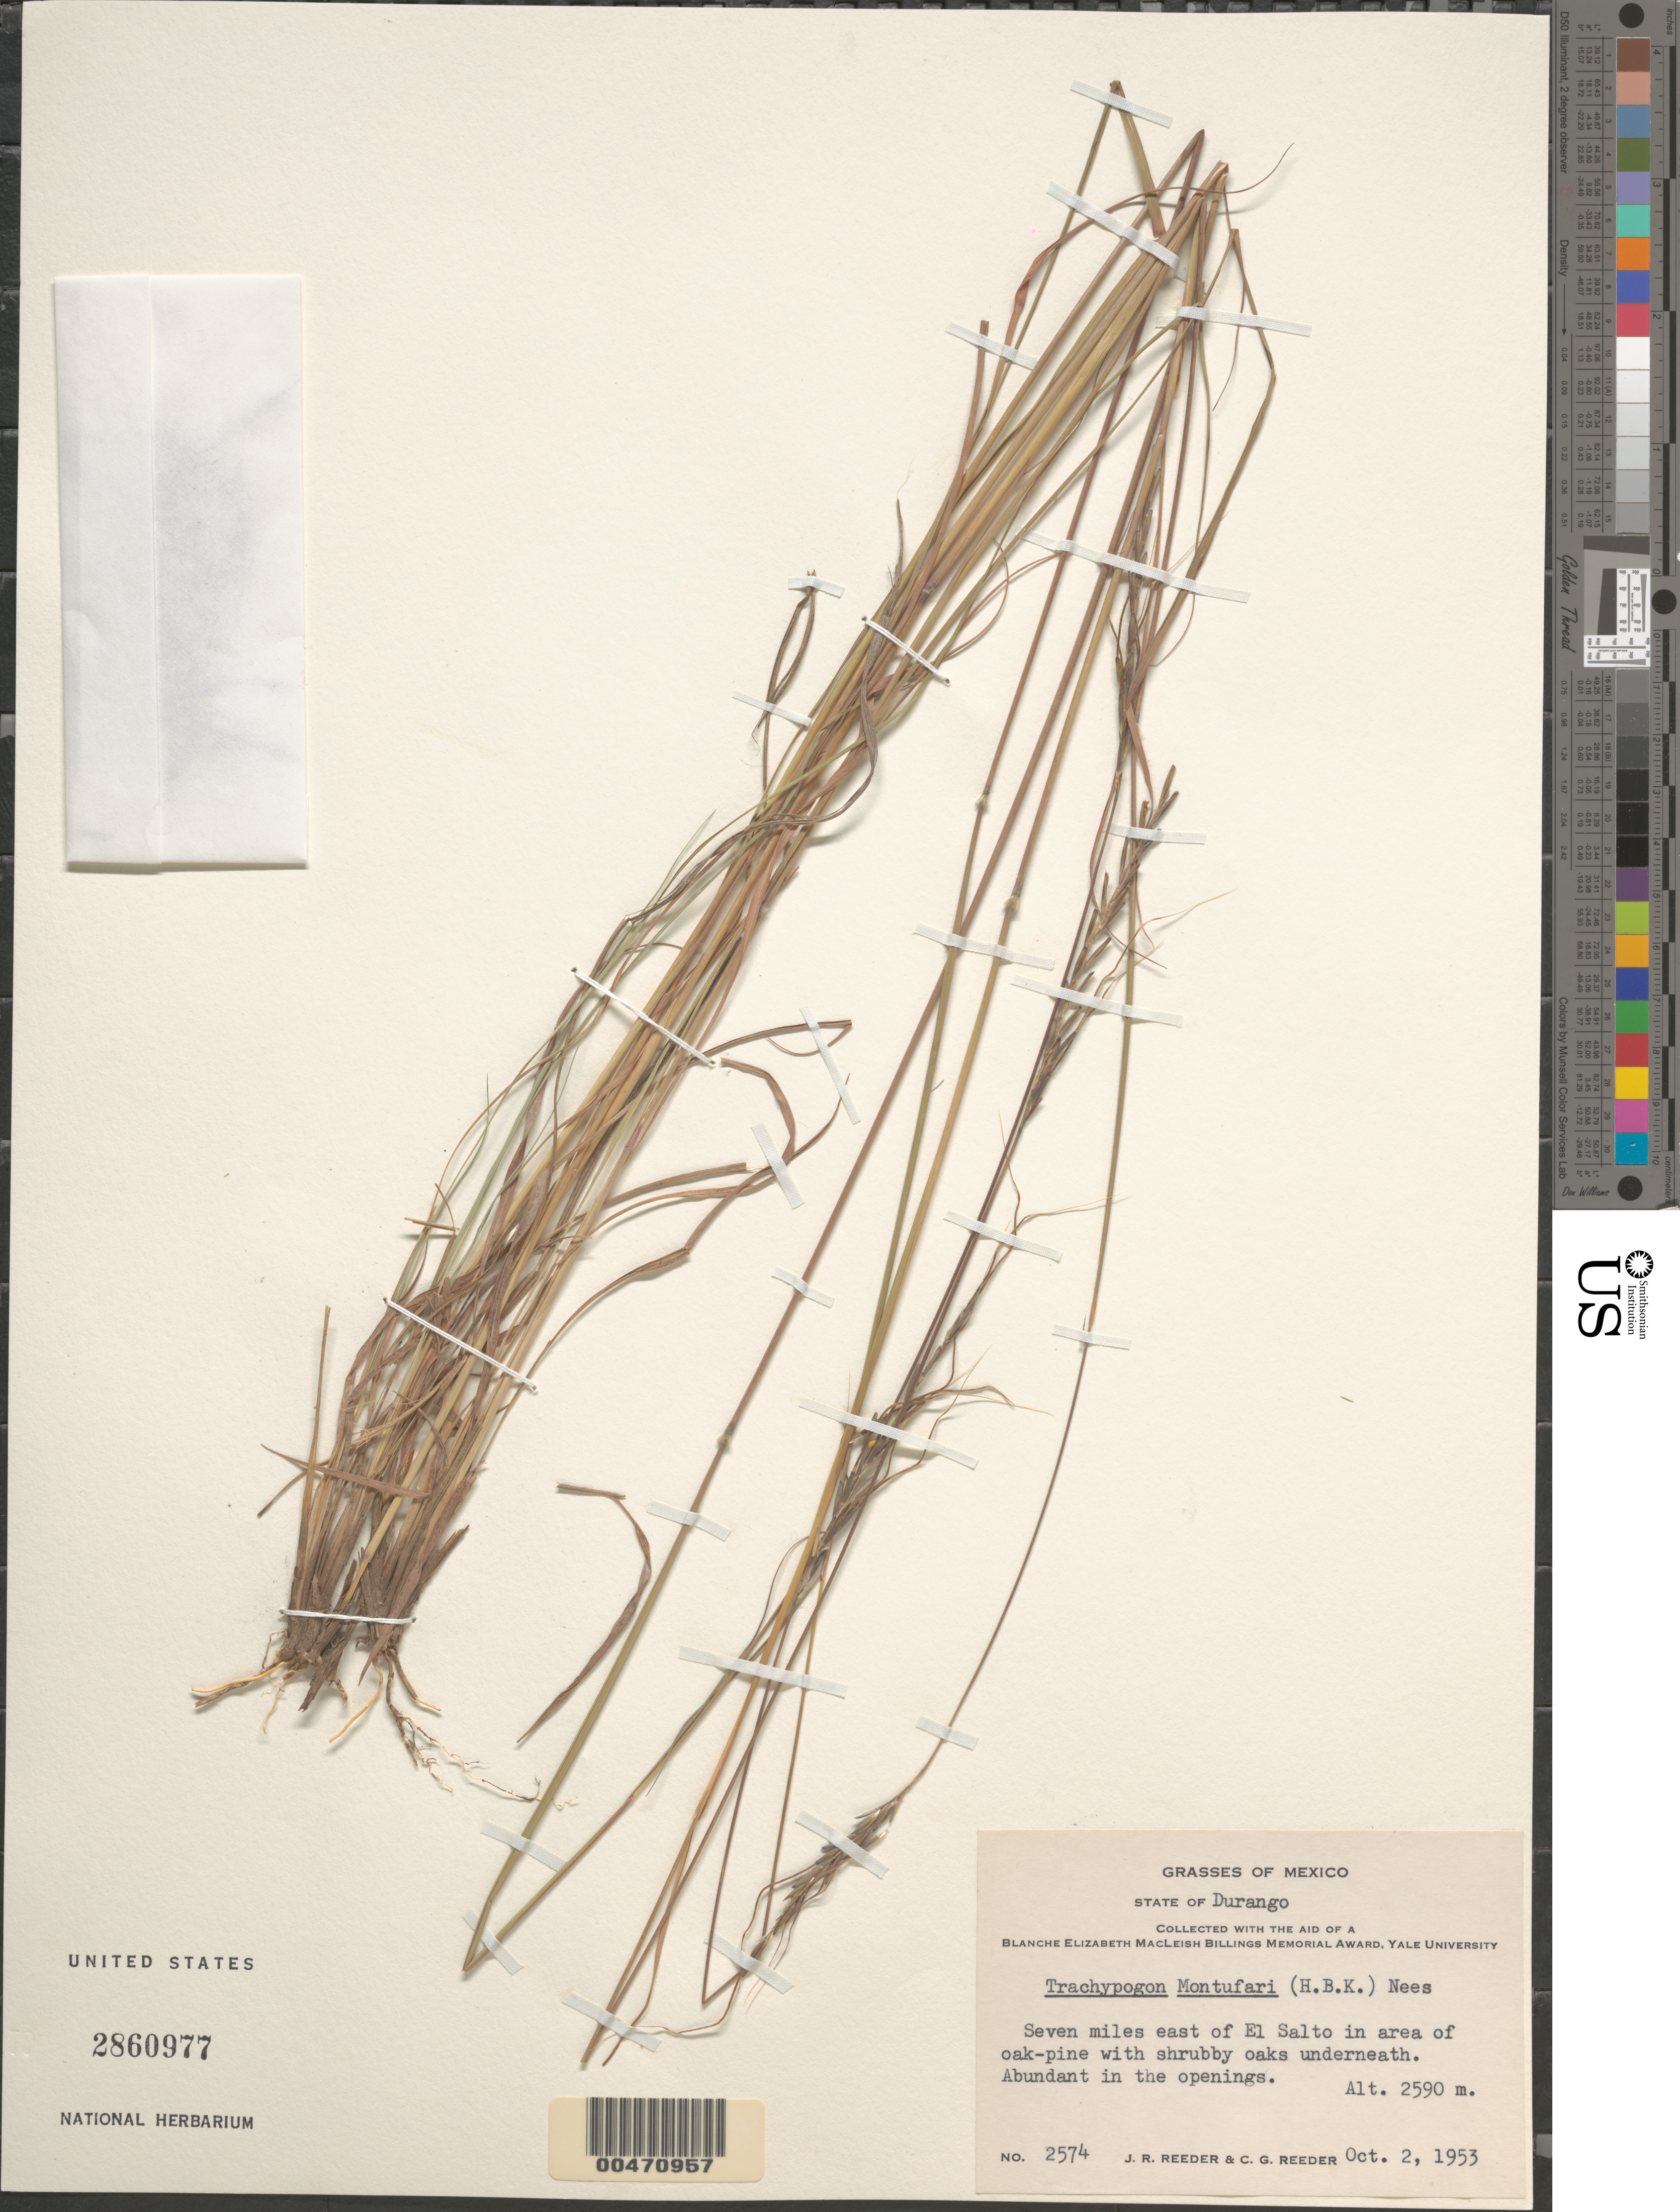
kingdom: Plantae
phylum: Tracheophyta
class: Liliopsida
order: Poales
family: Poaceae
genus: Trachypogon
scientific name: Trachypogon montufari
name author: (Kunth) Nees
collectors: J. R. Reeder & C. G. Reeder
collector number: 2574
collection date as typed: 2 Oct 1953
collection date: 1953-10-02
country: Mexico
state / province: Durango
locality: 7 mi E of El Salto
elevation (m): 2590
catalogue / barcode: US 2860977